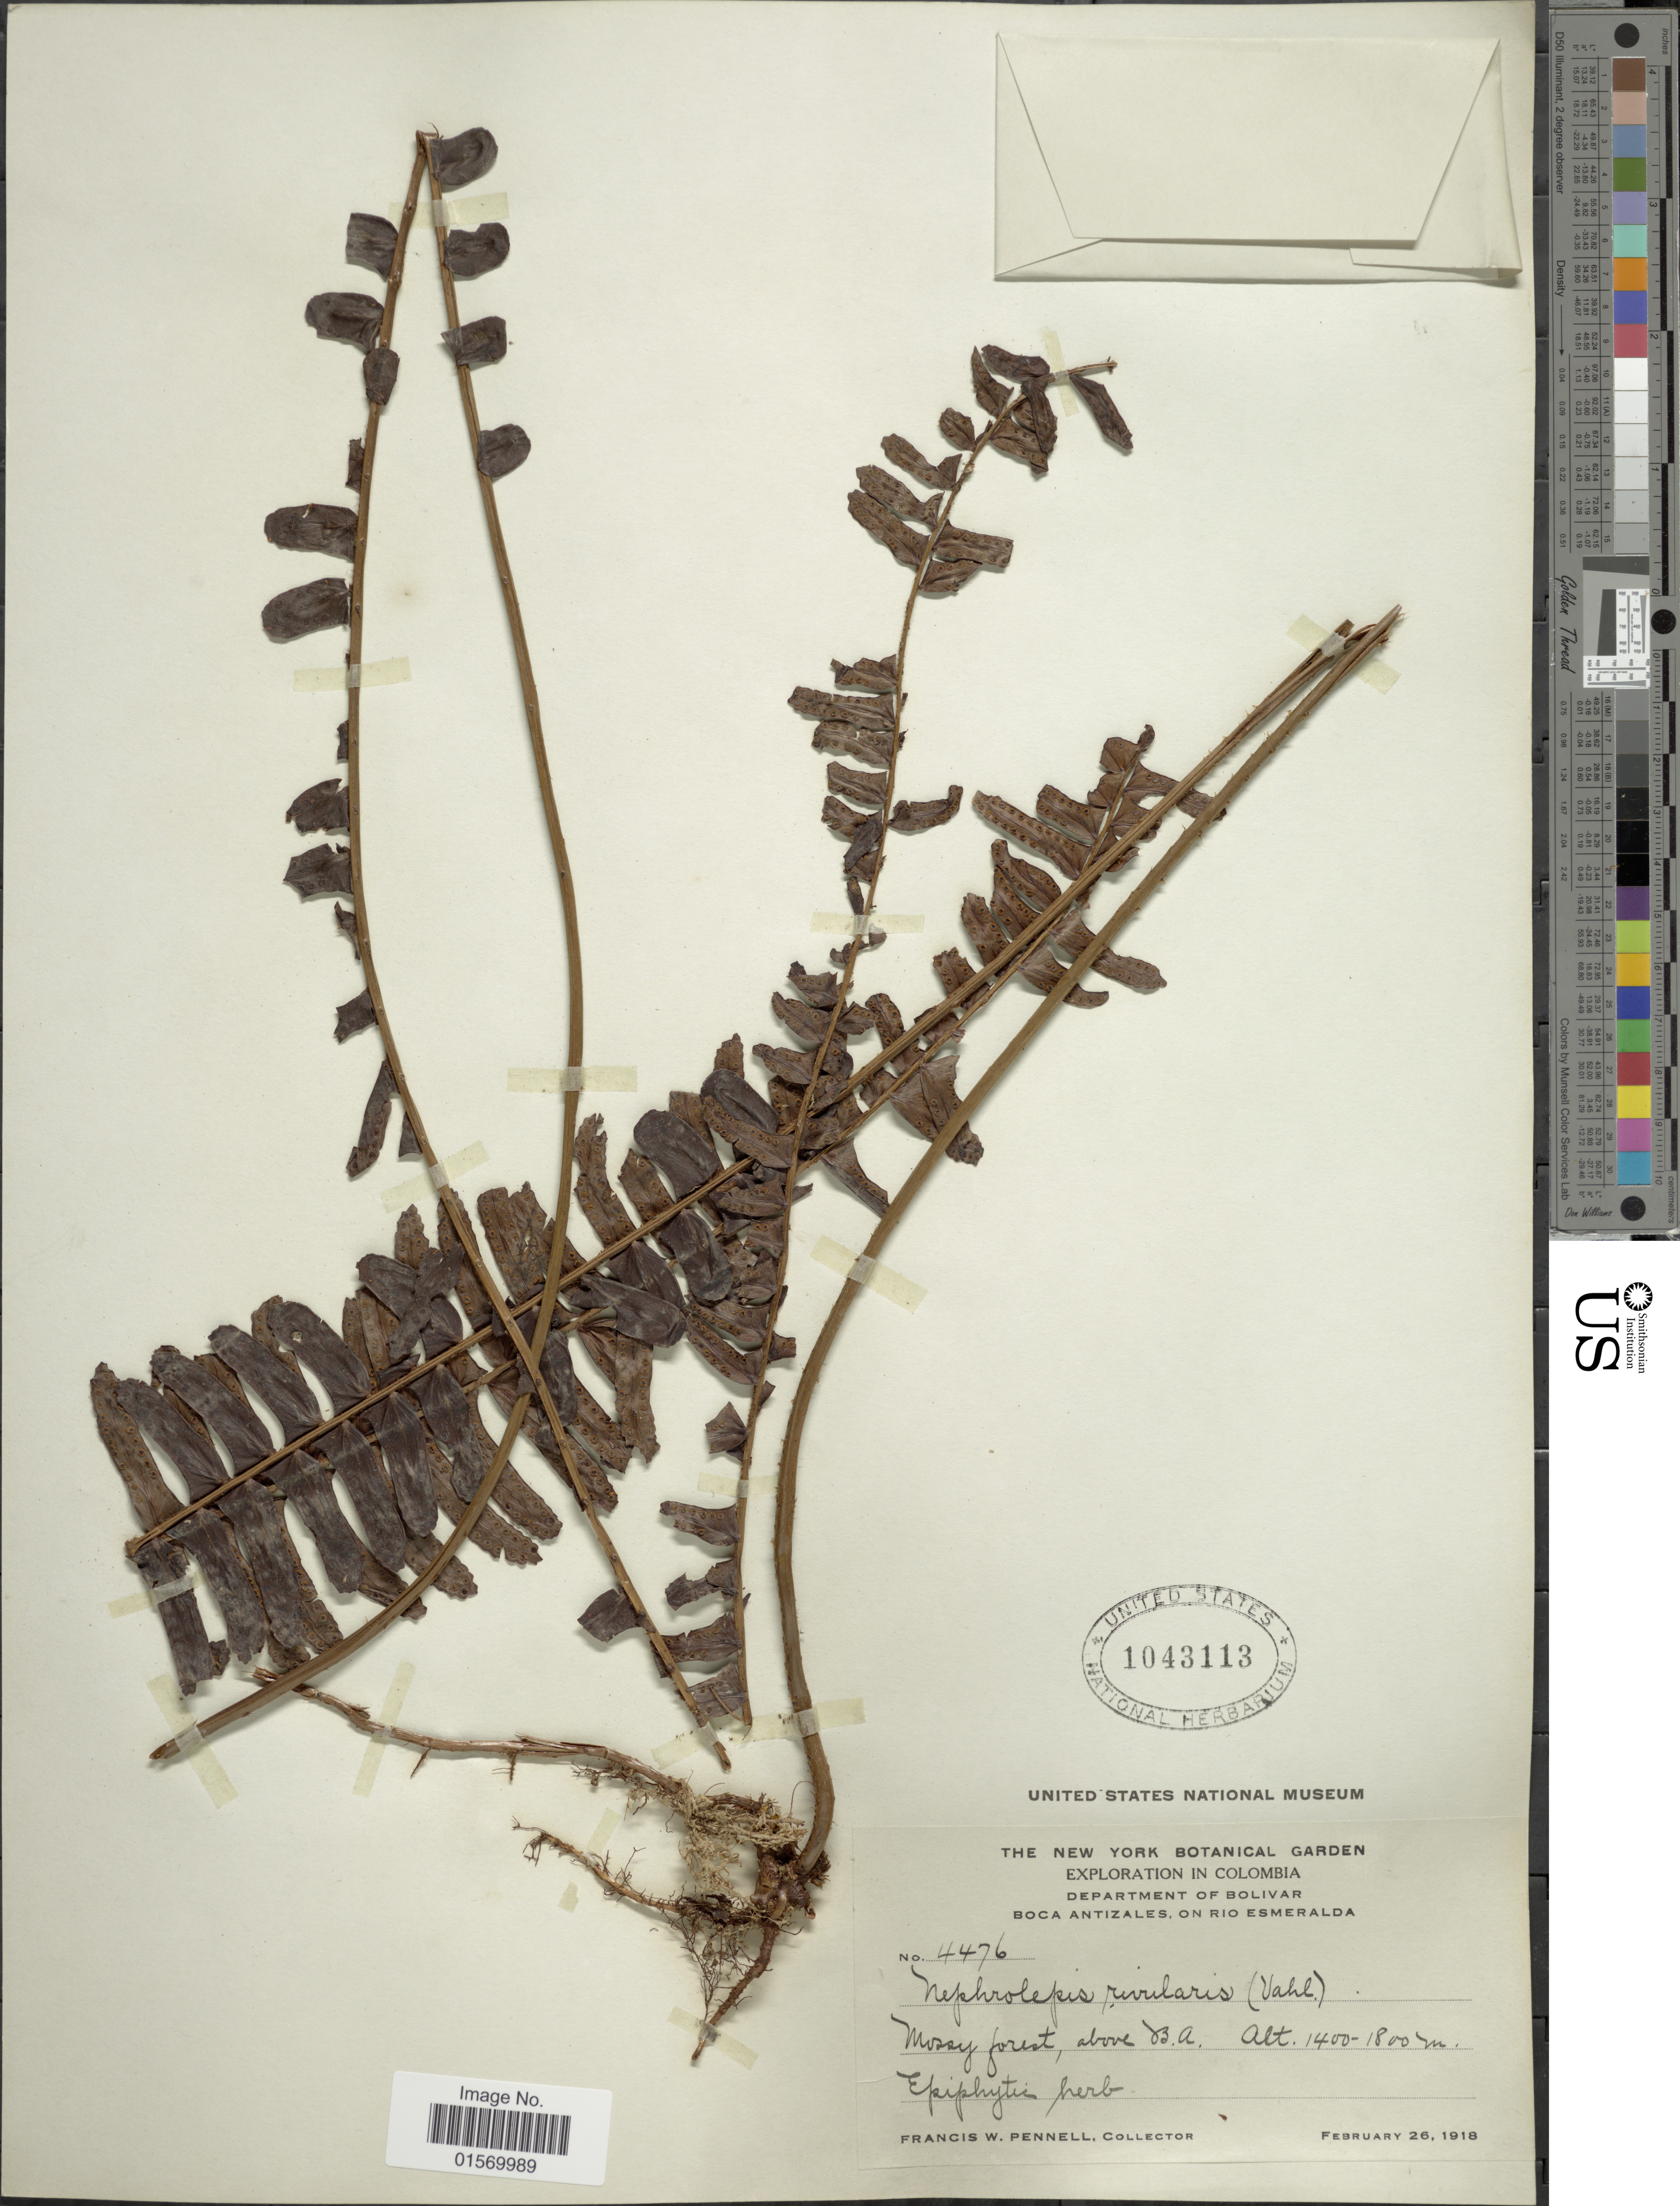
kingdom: Plantae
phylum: Tracheophyta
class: Polypodiopsida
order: Polypodiales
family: Nephrolepidaceae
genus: Nephrolepis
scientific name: Nephrolepis rivularis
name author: (Vahl) Mett. ex Krug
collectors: F. W. Pennell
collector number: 4476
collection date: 1918-02-26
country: Colombia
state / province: Bolívar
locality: Boca Antizales, on Rio Esmeralda. Mossy forest, above B.A.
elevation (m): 1400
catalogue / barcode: US 1043113